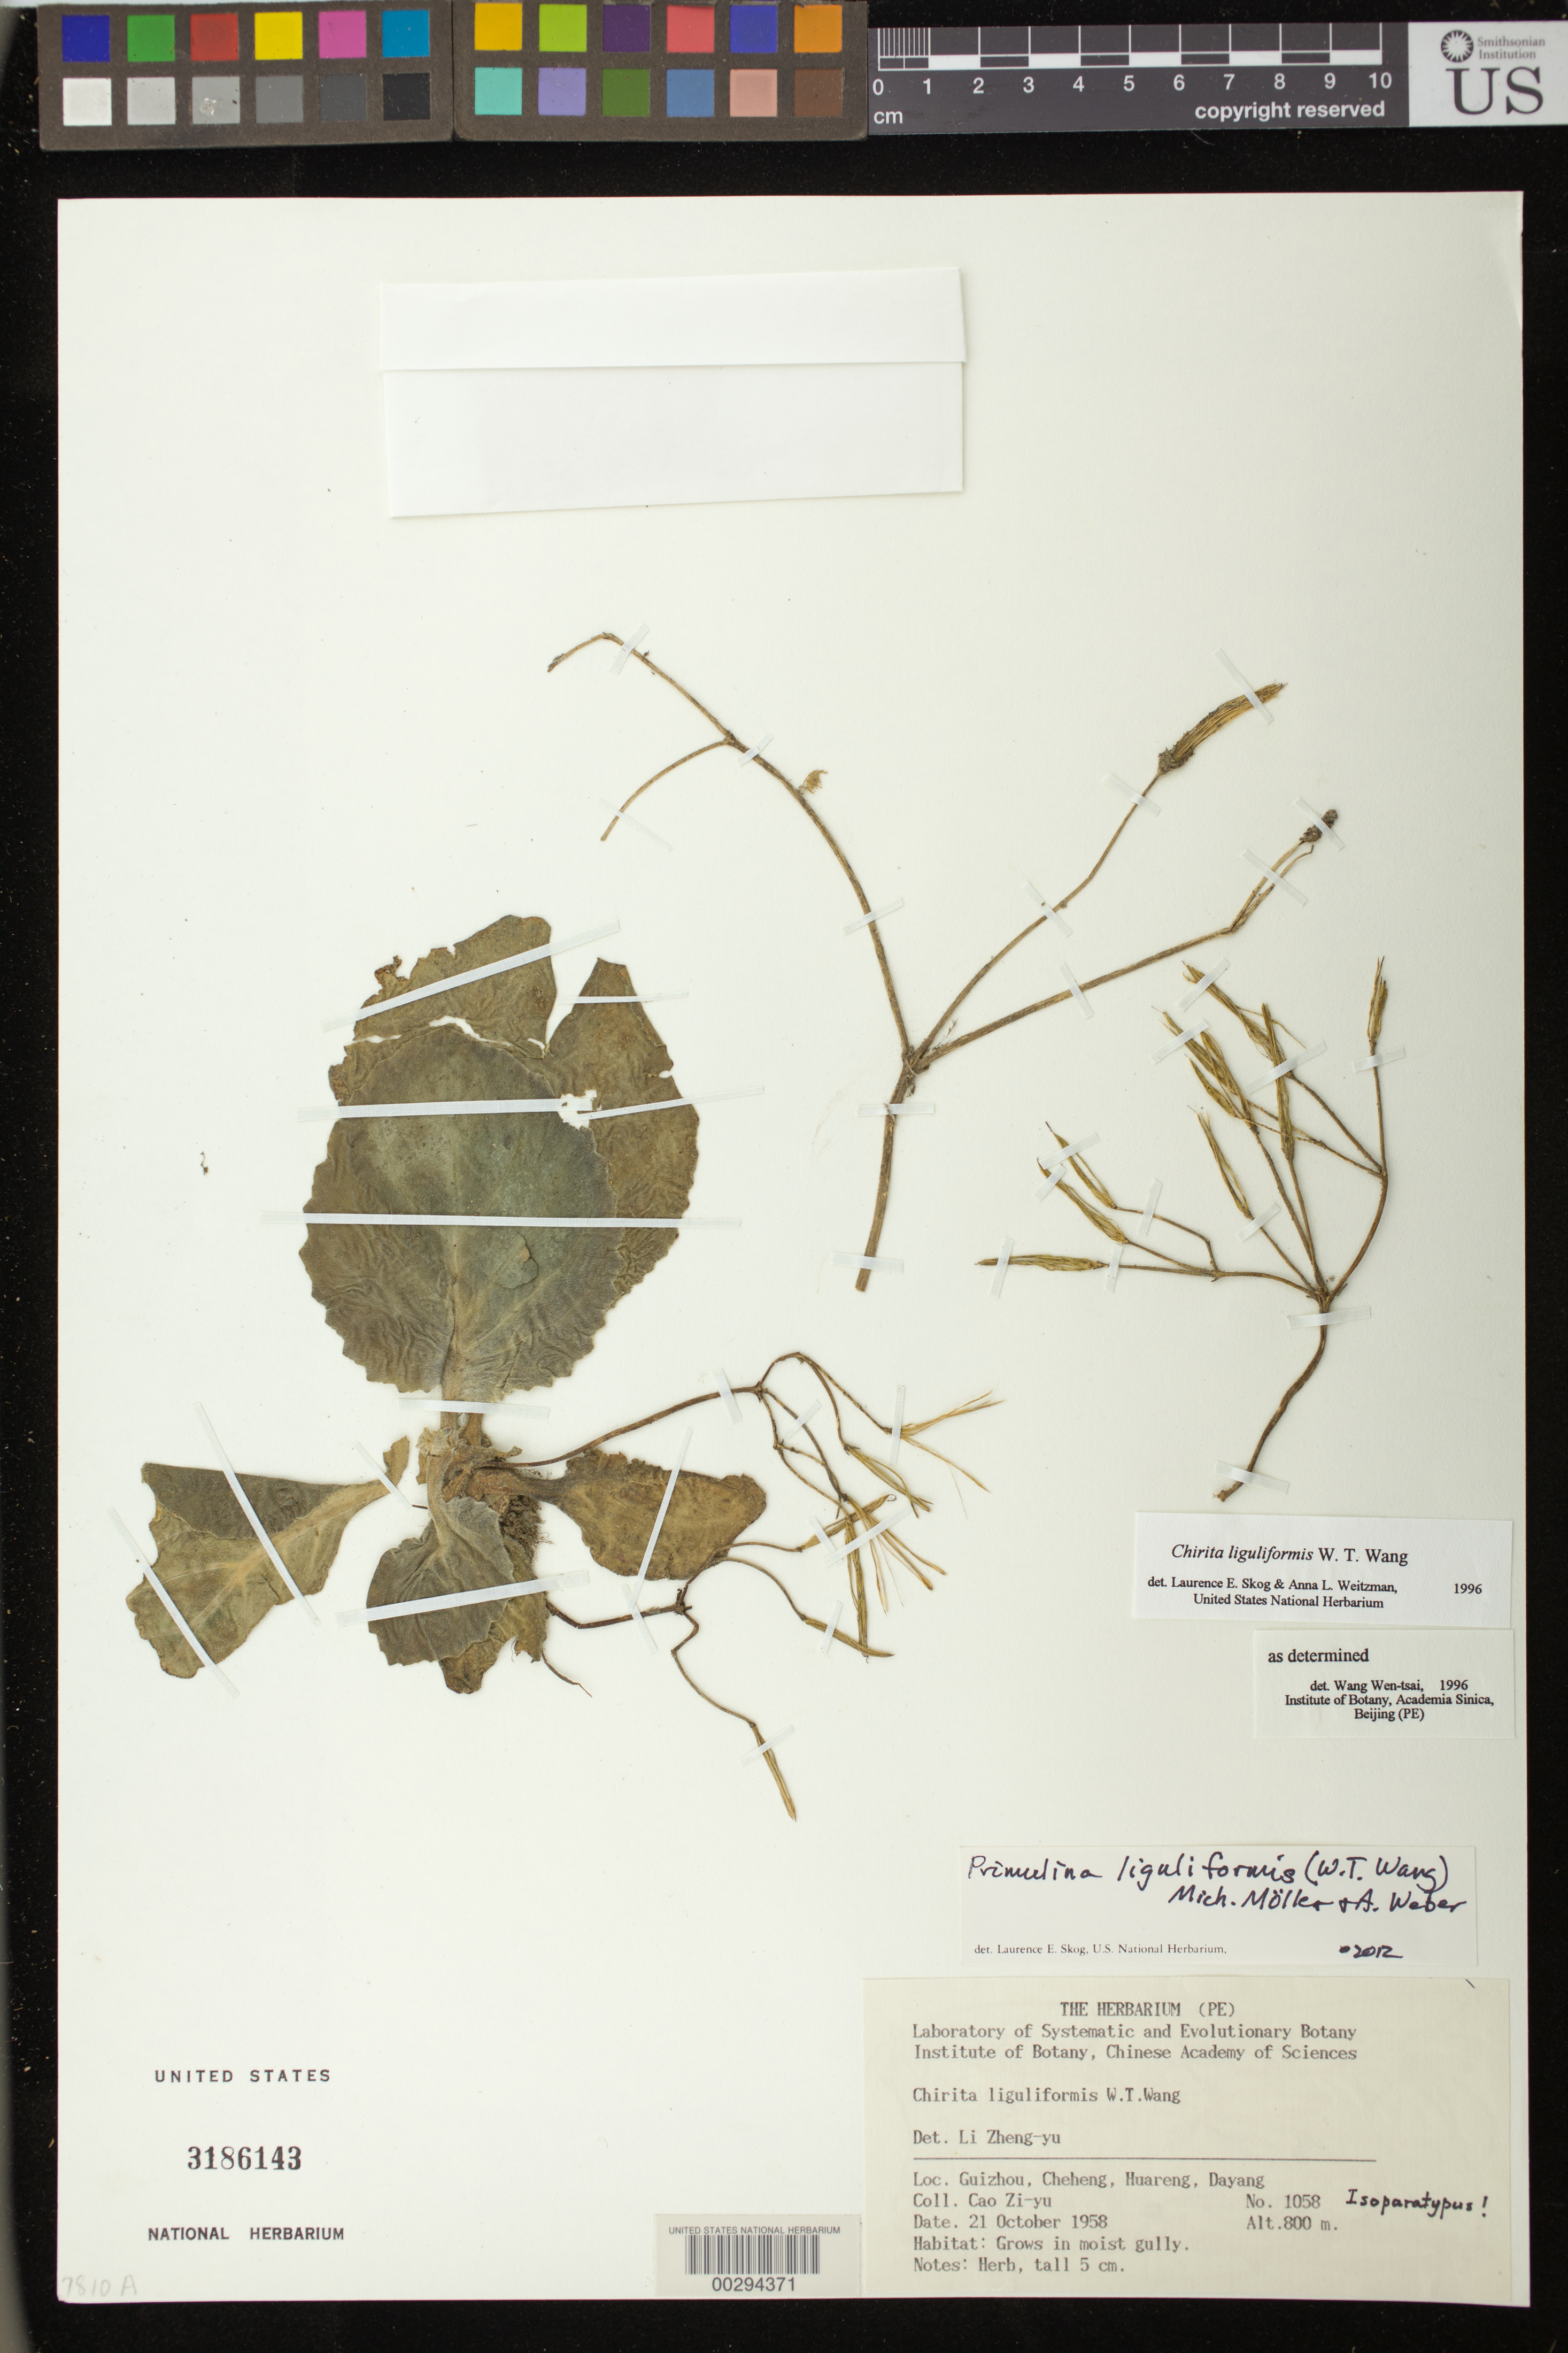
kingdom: Plantae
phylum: Tracheophyta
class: Magnoliopsida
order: Lamiales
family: Gesneriaceae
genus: Primulina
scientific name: Primulina liguliformis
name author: (W.T. Wang) Mich. Möller & A. Weber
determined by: Skog, Laurence E.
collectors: C. Zi-yu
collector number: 1058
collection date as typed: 21 Oct 1958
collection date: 1958-10-21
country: China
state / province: Guizhou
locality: Guizhou, cheheng, huareng, dayang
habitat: Grows in moist gully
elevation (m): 800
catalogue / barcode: US 3186143